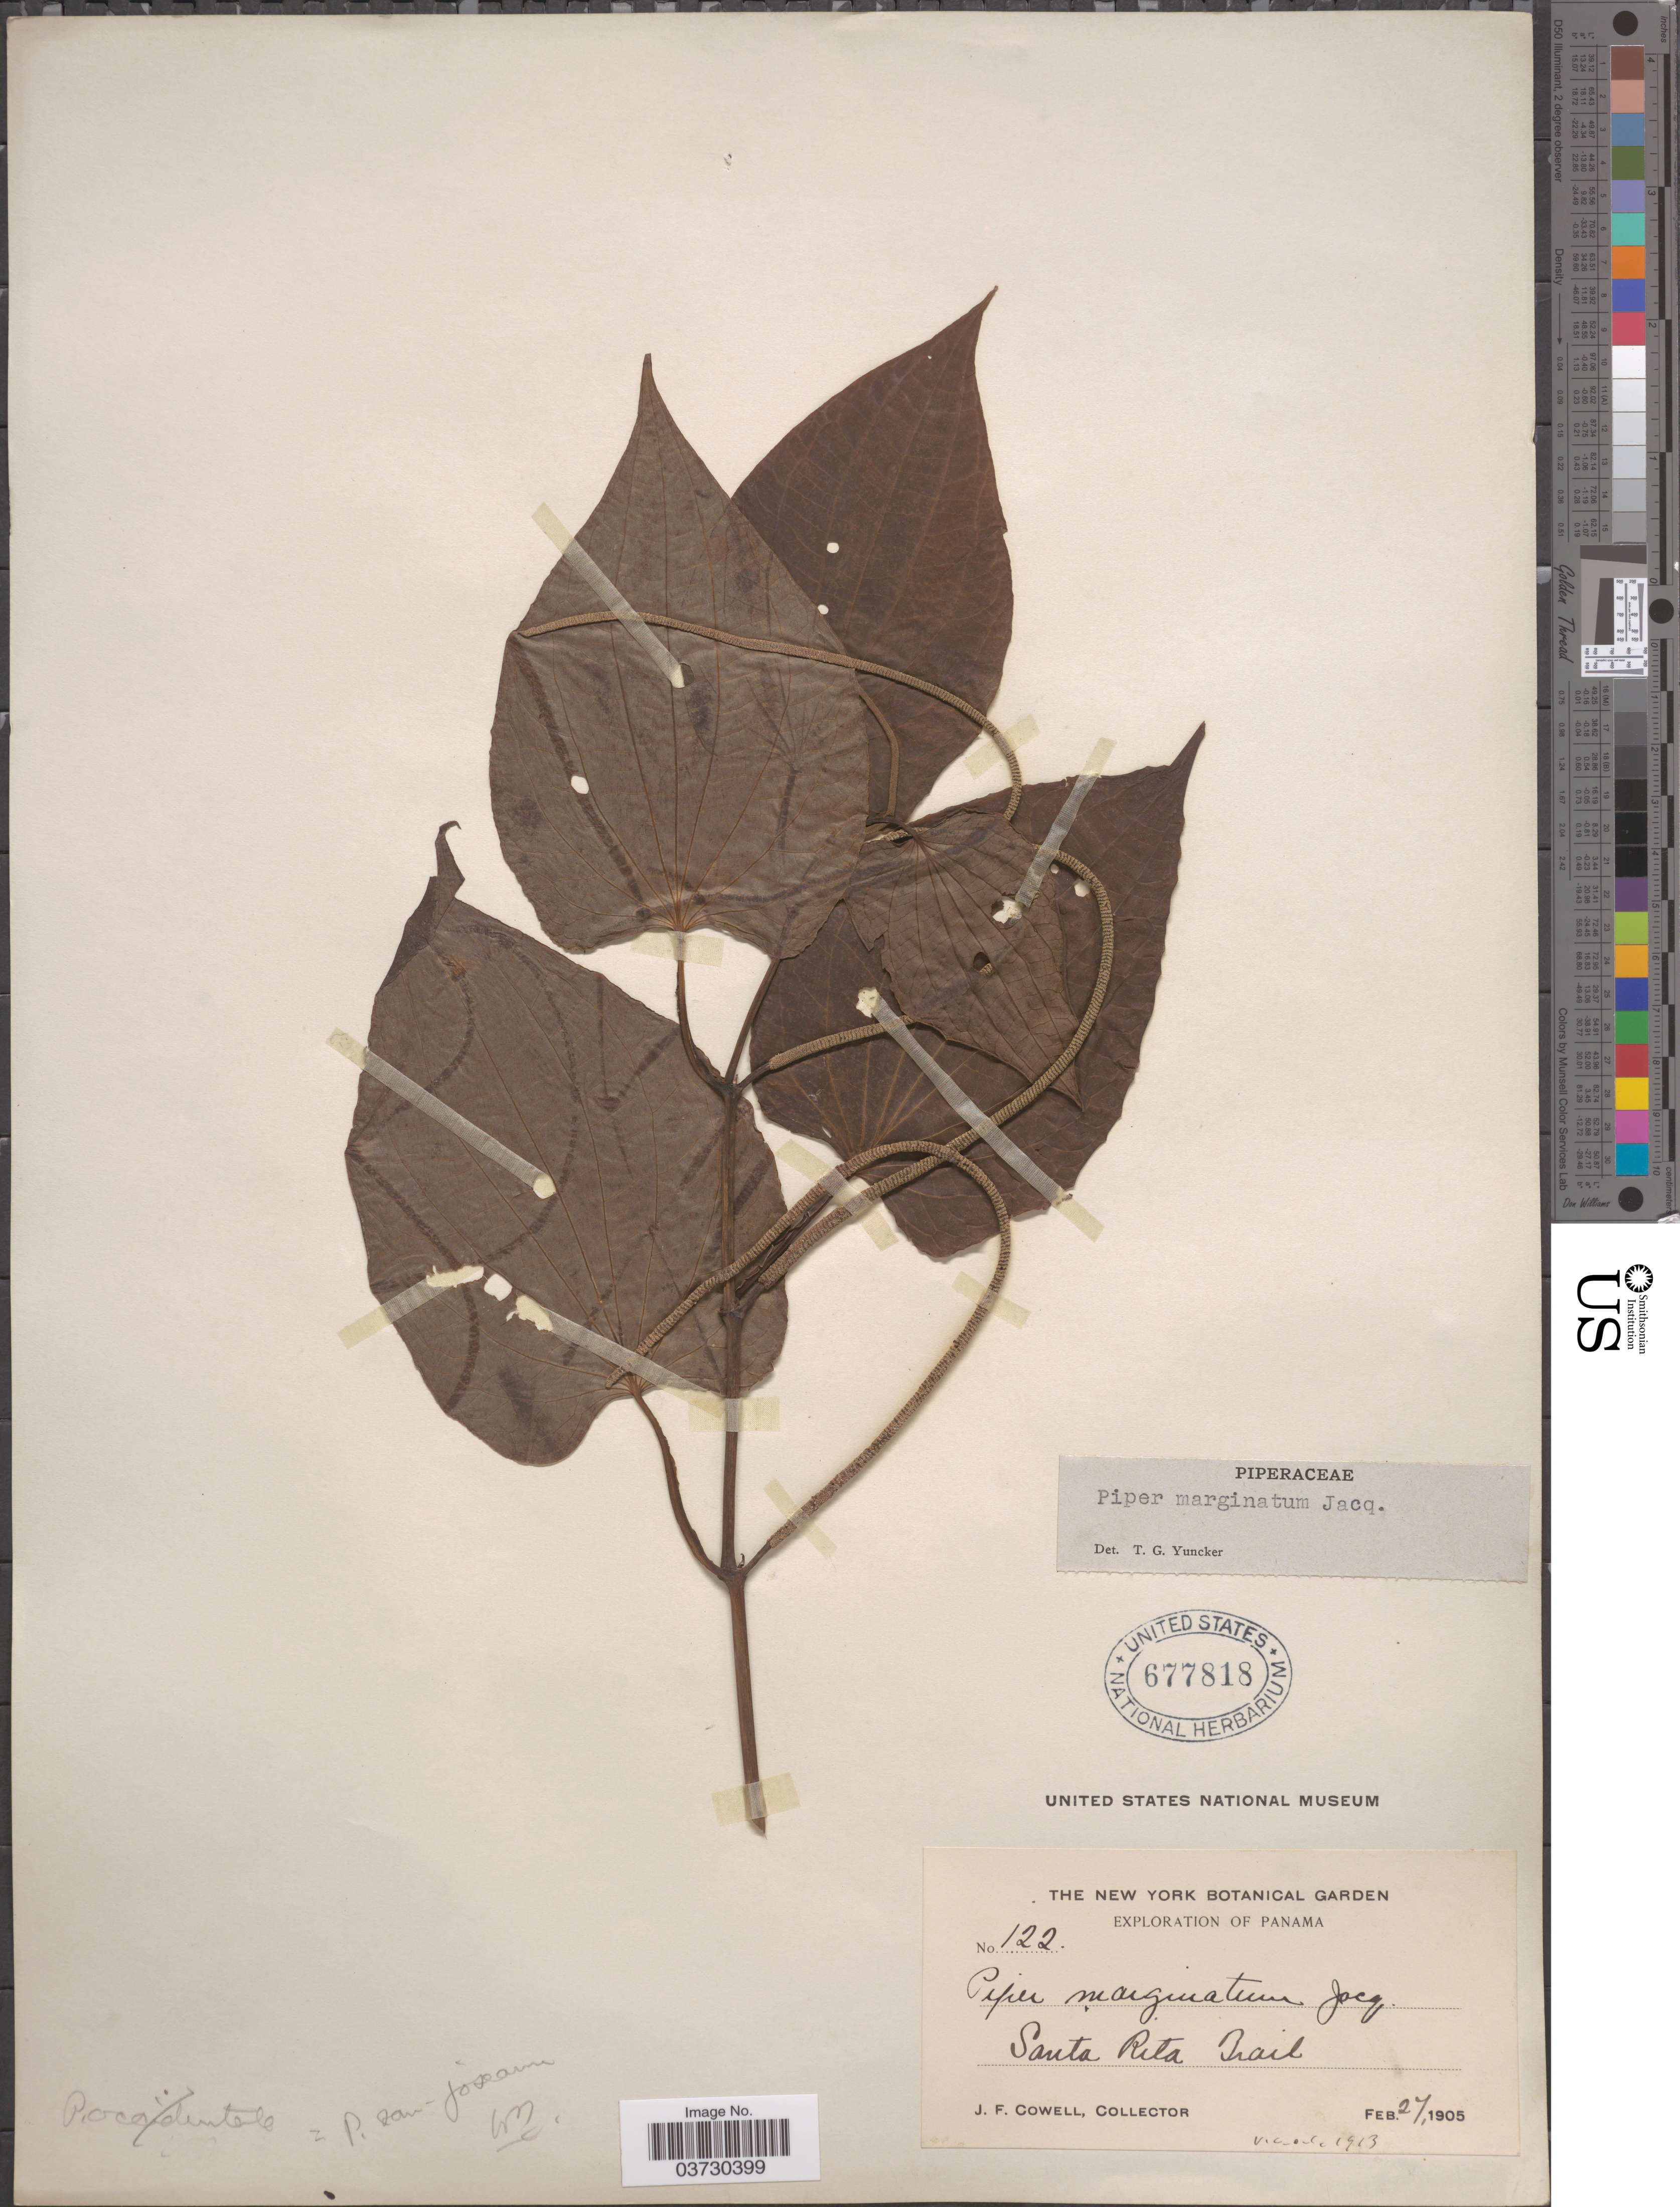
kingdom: Plantae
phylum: Tracheophyta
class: Magnoliopsida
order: Piperales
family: Piperaceae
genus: Piper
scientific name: Piper marginatum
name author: Jacq.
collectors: J. F. Cowell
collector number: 122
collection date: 1905-02-27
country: Panama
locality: Santa Rita Trail.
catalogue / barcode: US 677818